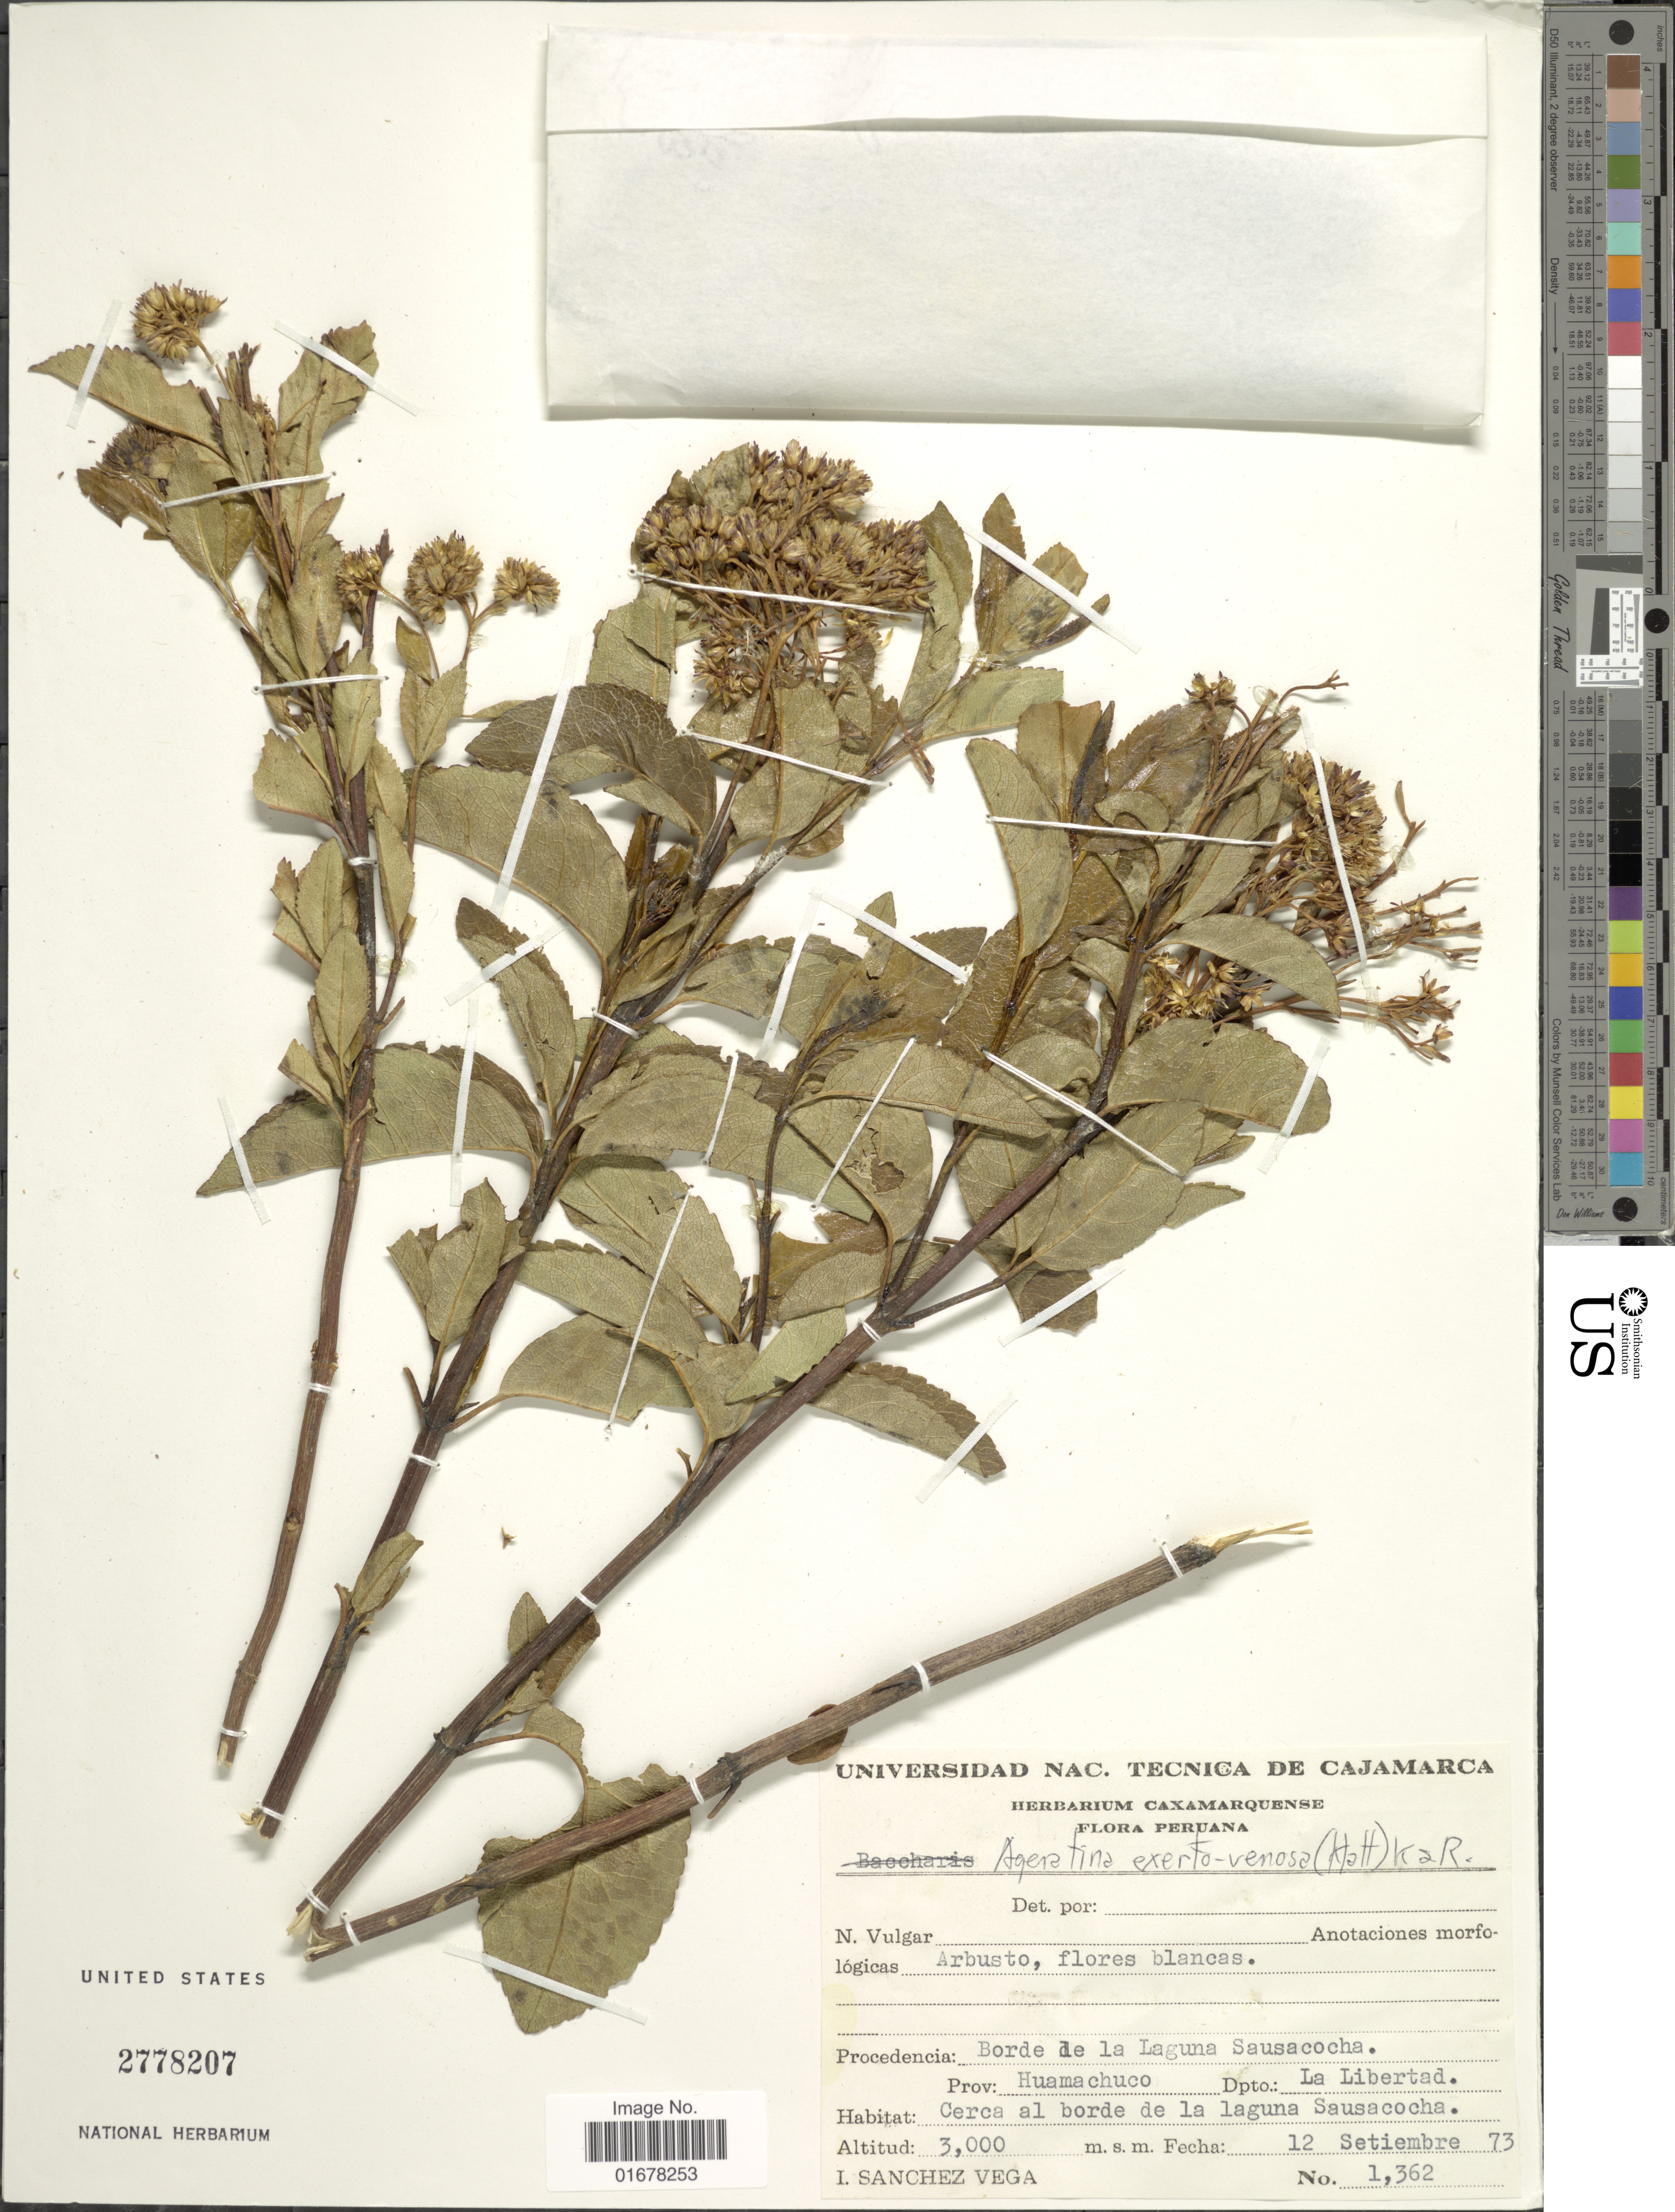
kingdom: Plantae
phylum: Tracheophyta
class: Magnoliopsida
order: Asterales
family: Asteraceae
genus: Ageratina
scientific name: Ageratina exserto-venosa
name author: (Klatt) R.M. King & H. Rob.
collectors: I. Sánchez Vega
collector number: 1362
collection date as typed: Transcribed d/m/y: 12/9/73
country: Peru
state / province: La Libertad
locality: Procedencia Borde de la Laguna Sausacocha, Prov.: Huamachuco, Dpto.: La Libertad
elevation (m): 3000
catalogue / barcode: US 2778207